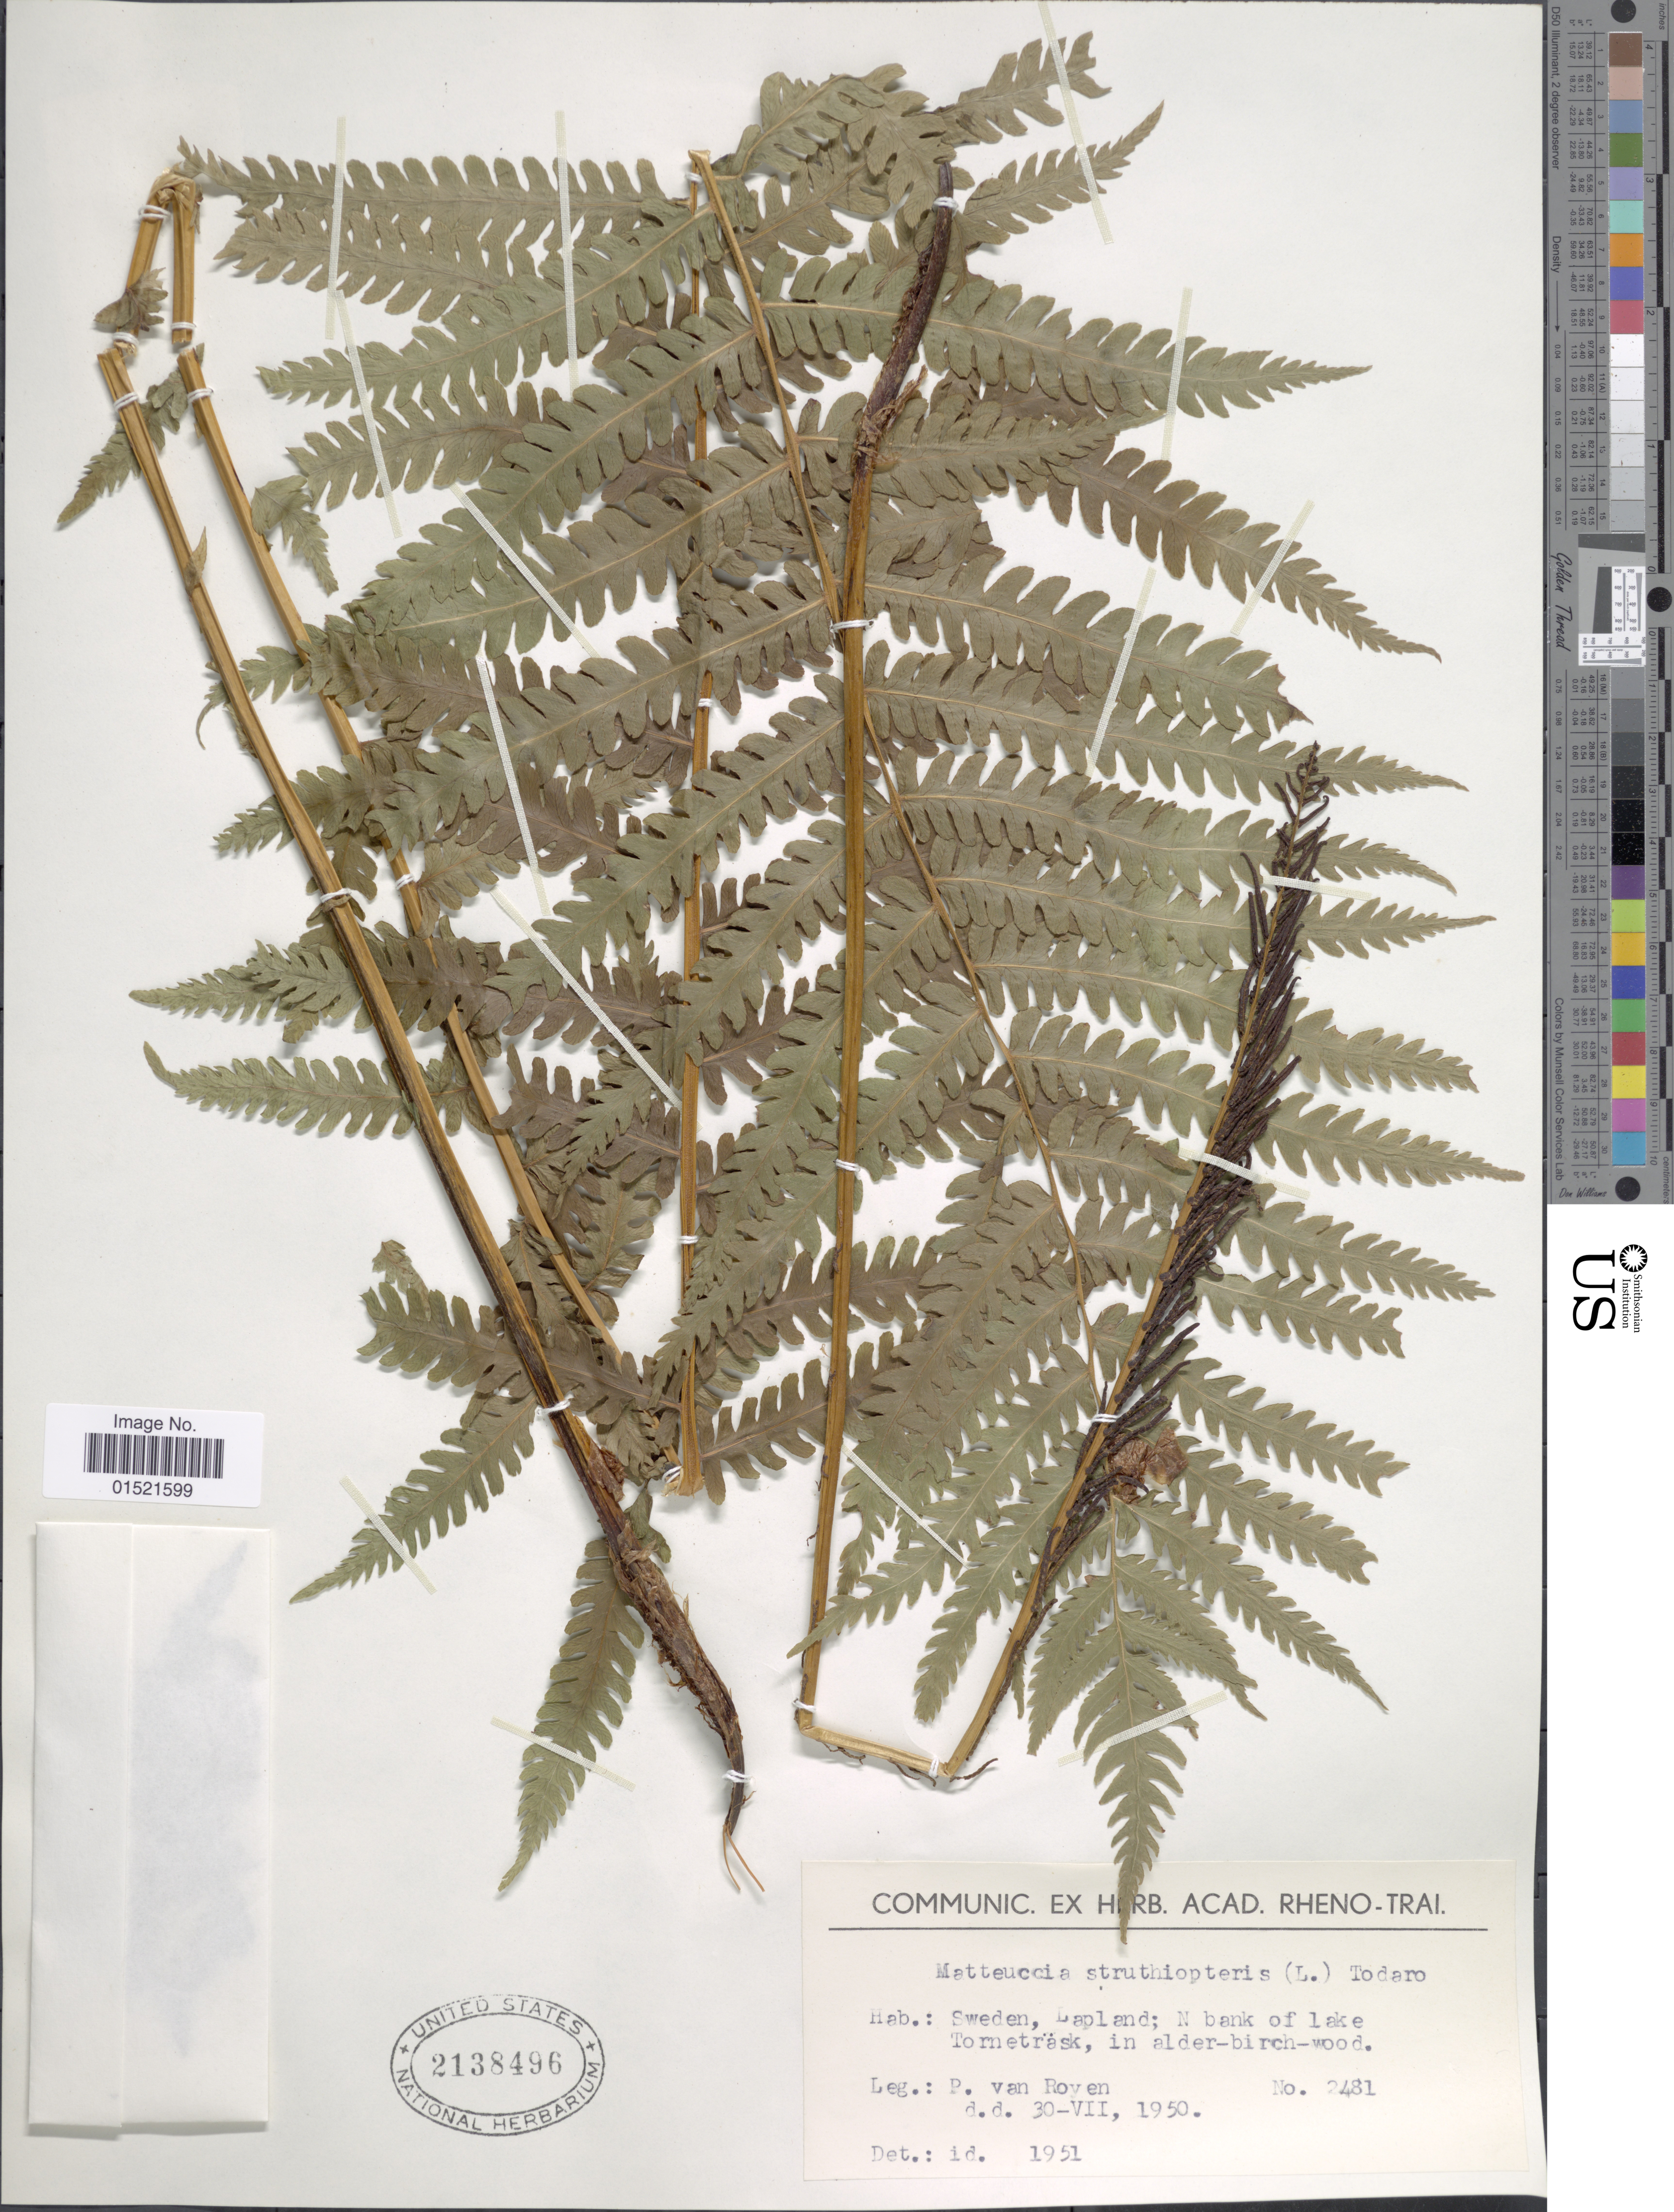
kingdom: Plantae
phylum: Tracheophyta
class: Polypodiopsida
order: Polypodiales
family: Onocleaceae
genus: Matteuccia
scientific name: Matteuccia struthiopteris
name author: (L.) Tod.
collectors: P. van Royen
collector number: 2481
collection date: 1950-07-30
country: Sweden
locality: Sweden, Lapland; N bank of lake Tornetrask, in alder-birch-wood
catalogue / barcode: US 2138496